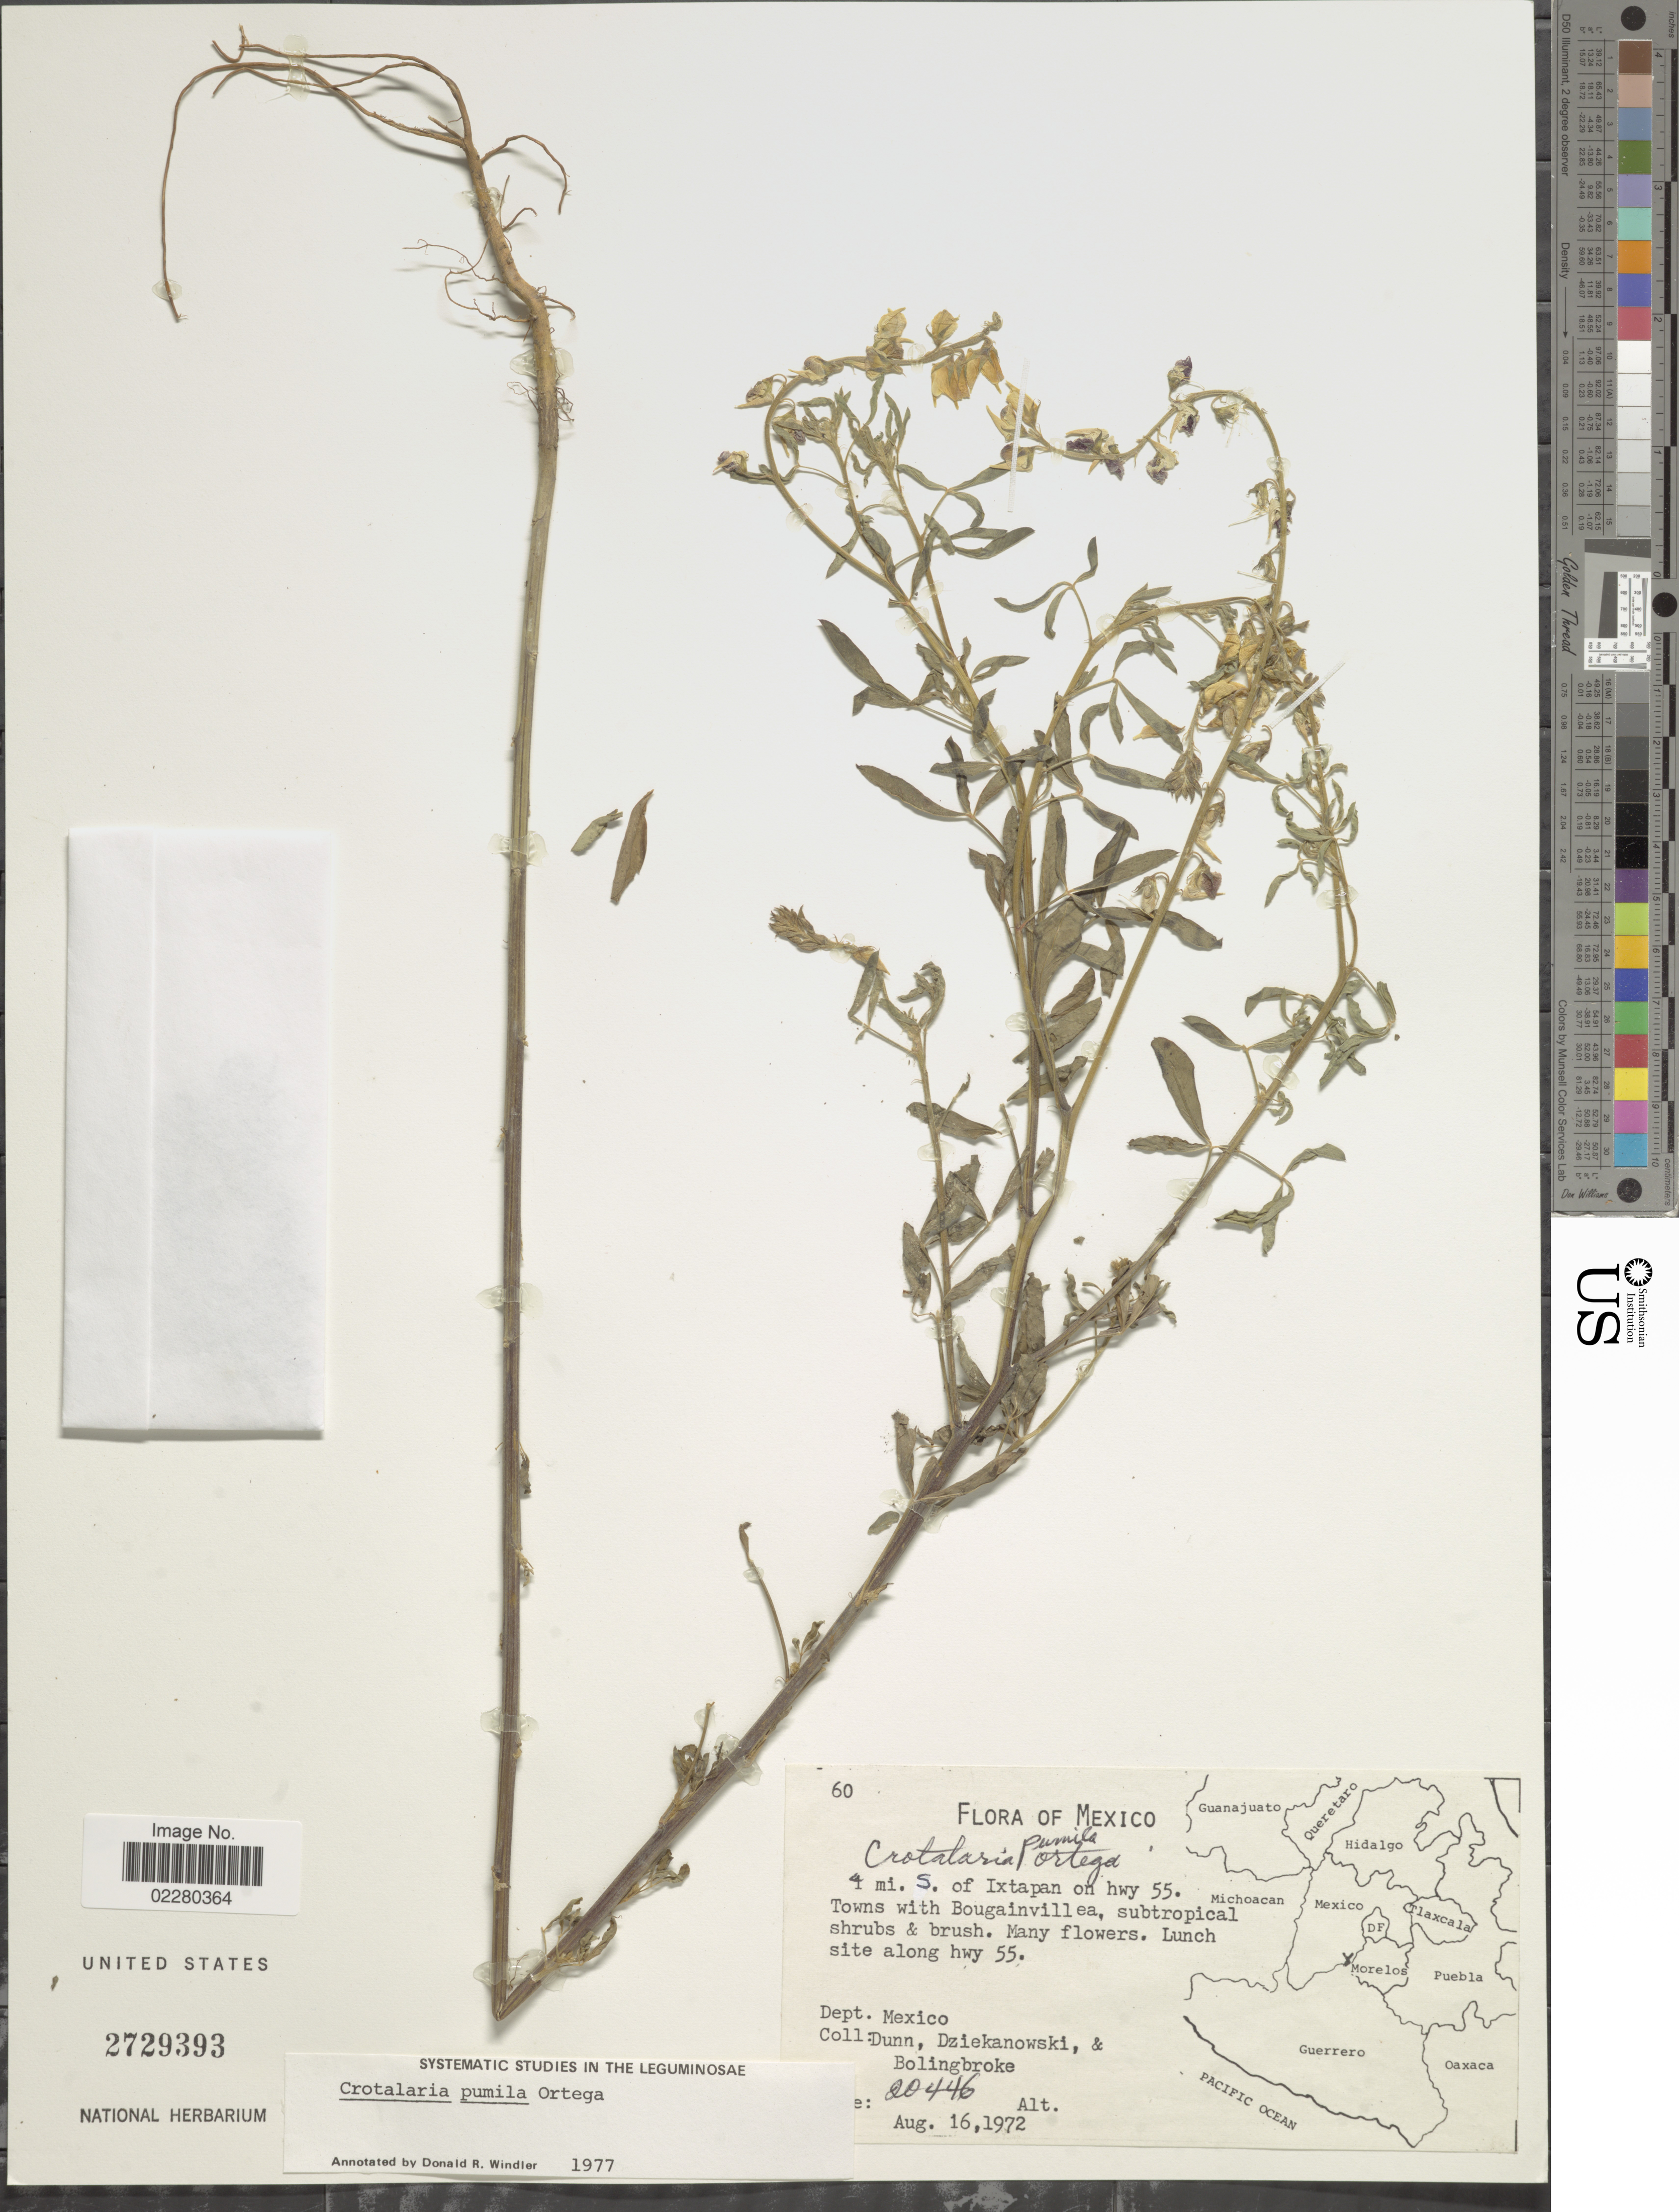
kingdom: Plantae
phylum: Tracheophyta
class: Magnoliopsida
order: Fabales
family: Fabaceae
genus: Crotalaria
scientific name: Crotalaria pumila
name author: Ortega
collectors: Dunn, --, -. Dziekanowski & -. Bolingbroke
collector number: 20446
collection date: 1972-08-16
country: Mexico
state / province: México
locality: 4 mi. S. of Ixtapan on hwy 55. Towns with Bougainvillea, subtropical shrubs and brush. Dept. Mexico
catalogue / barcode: US 2729393